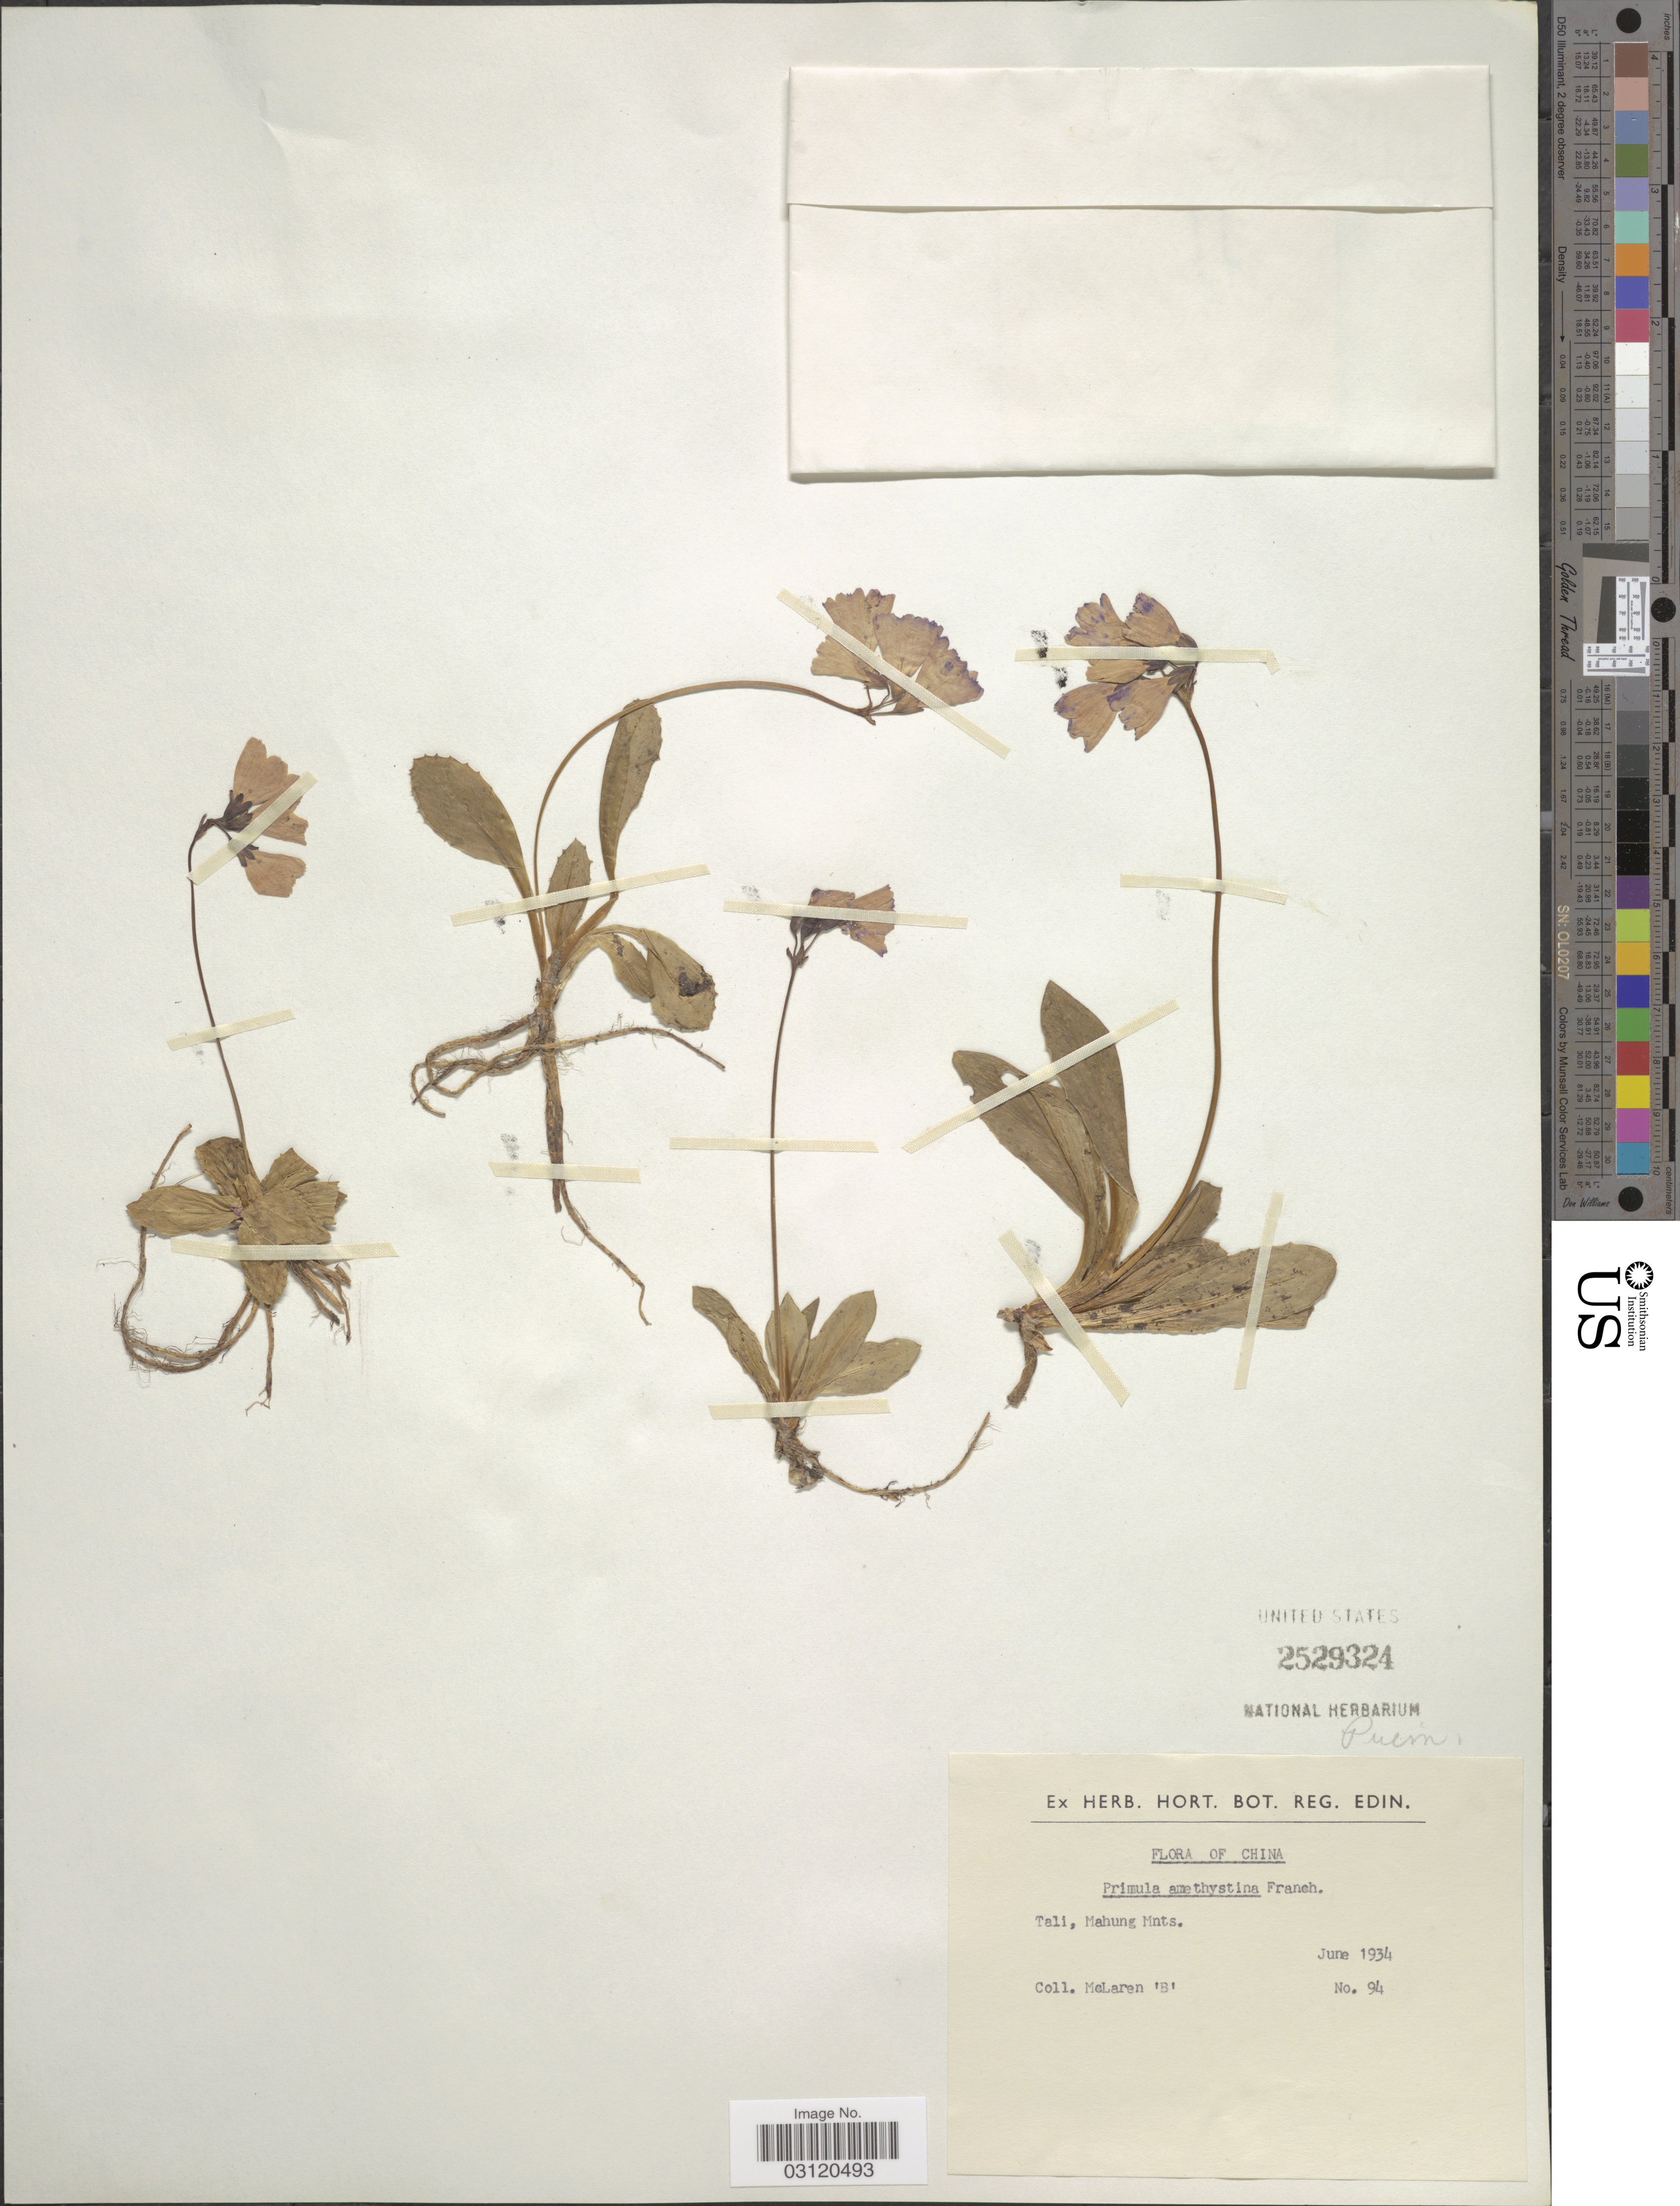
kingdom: Plantae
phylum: Tracheophyta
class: Magnoliopsida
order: Ericales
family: Primulaceae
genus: Primula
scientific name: Primula amethystina subsp. amethystina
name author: Franch.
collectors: McLaren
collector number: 94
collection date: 1934-06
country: China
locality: Tali, Mahung Mnts.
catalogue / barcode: US 2529324